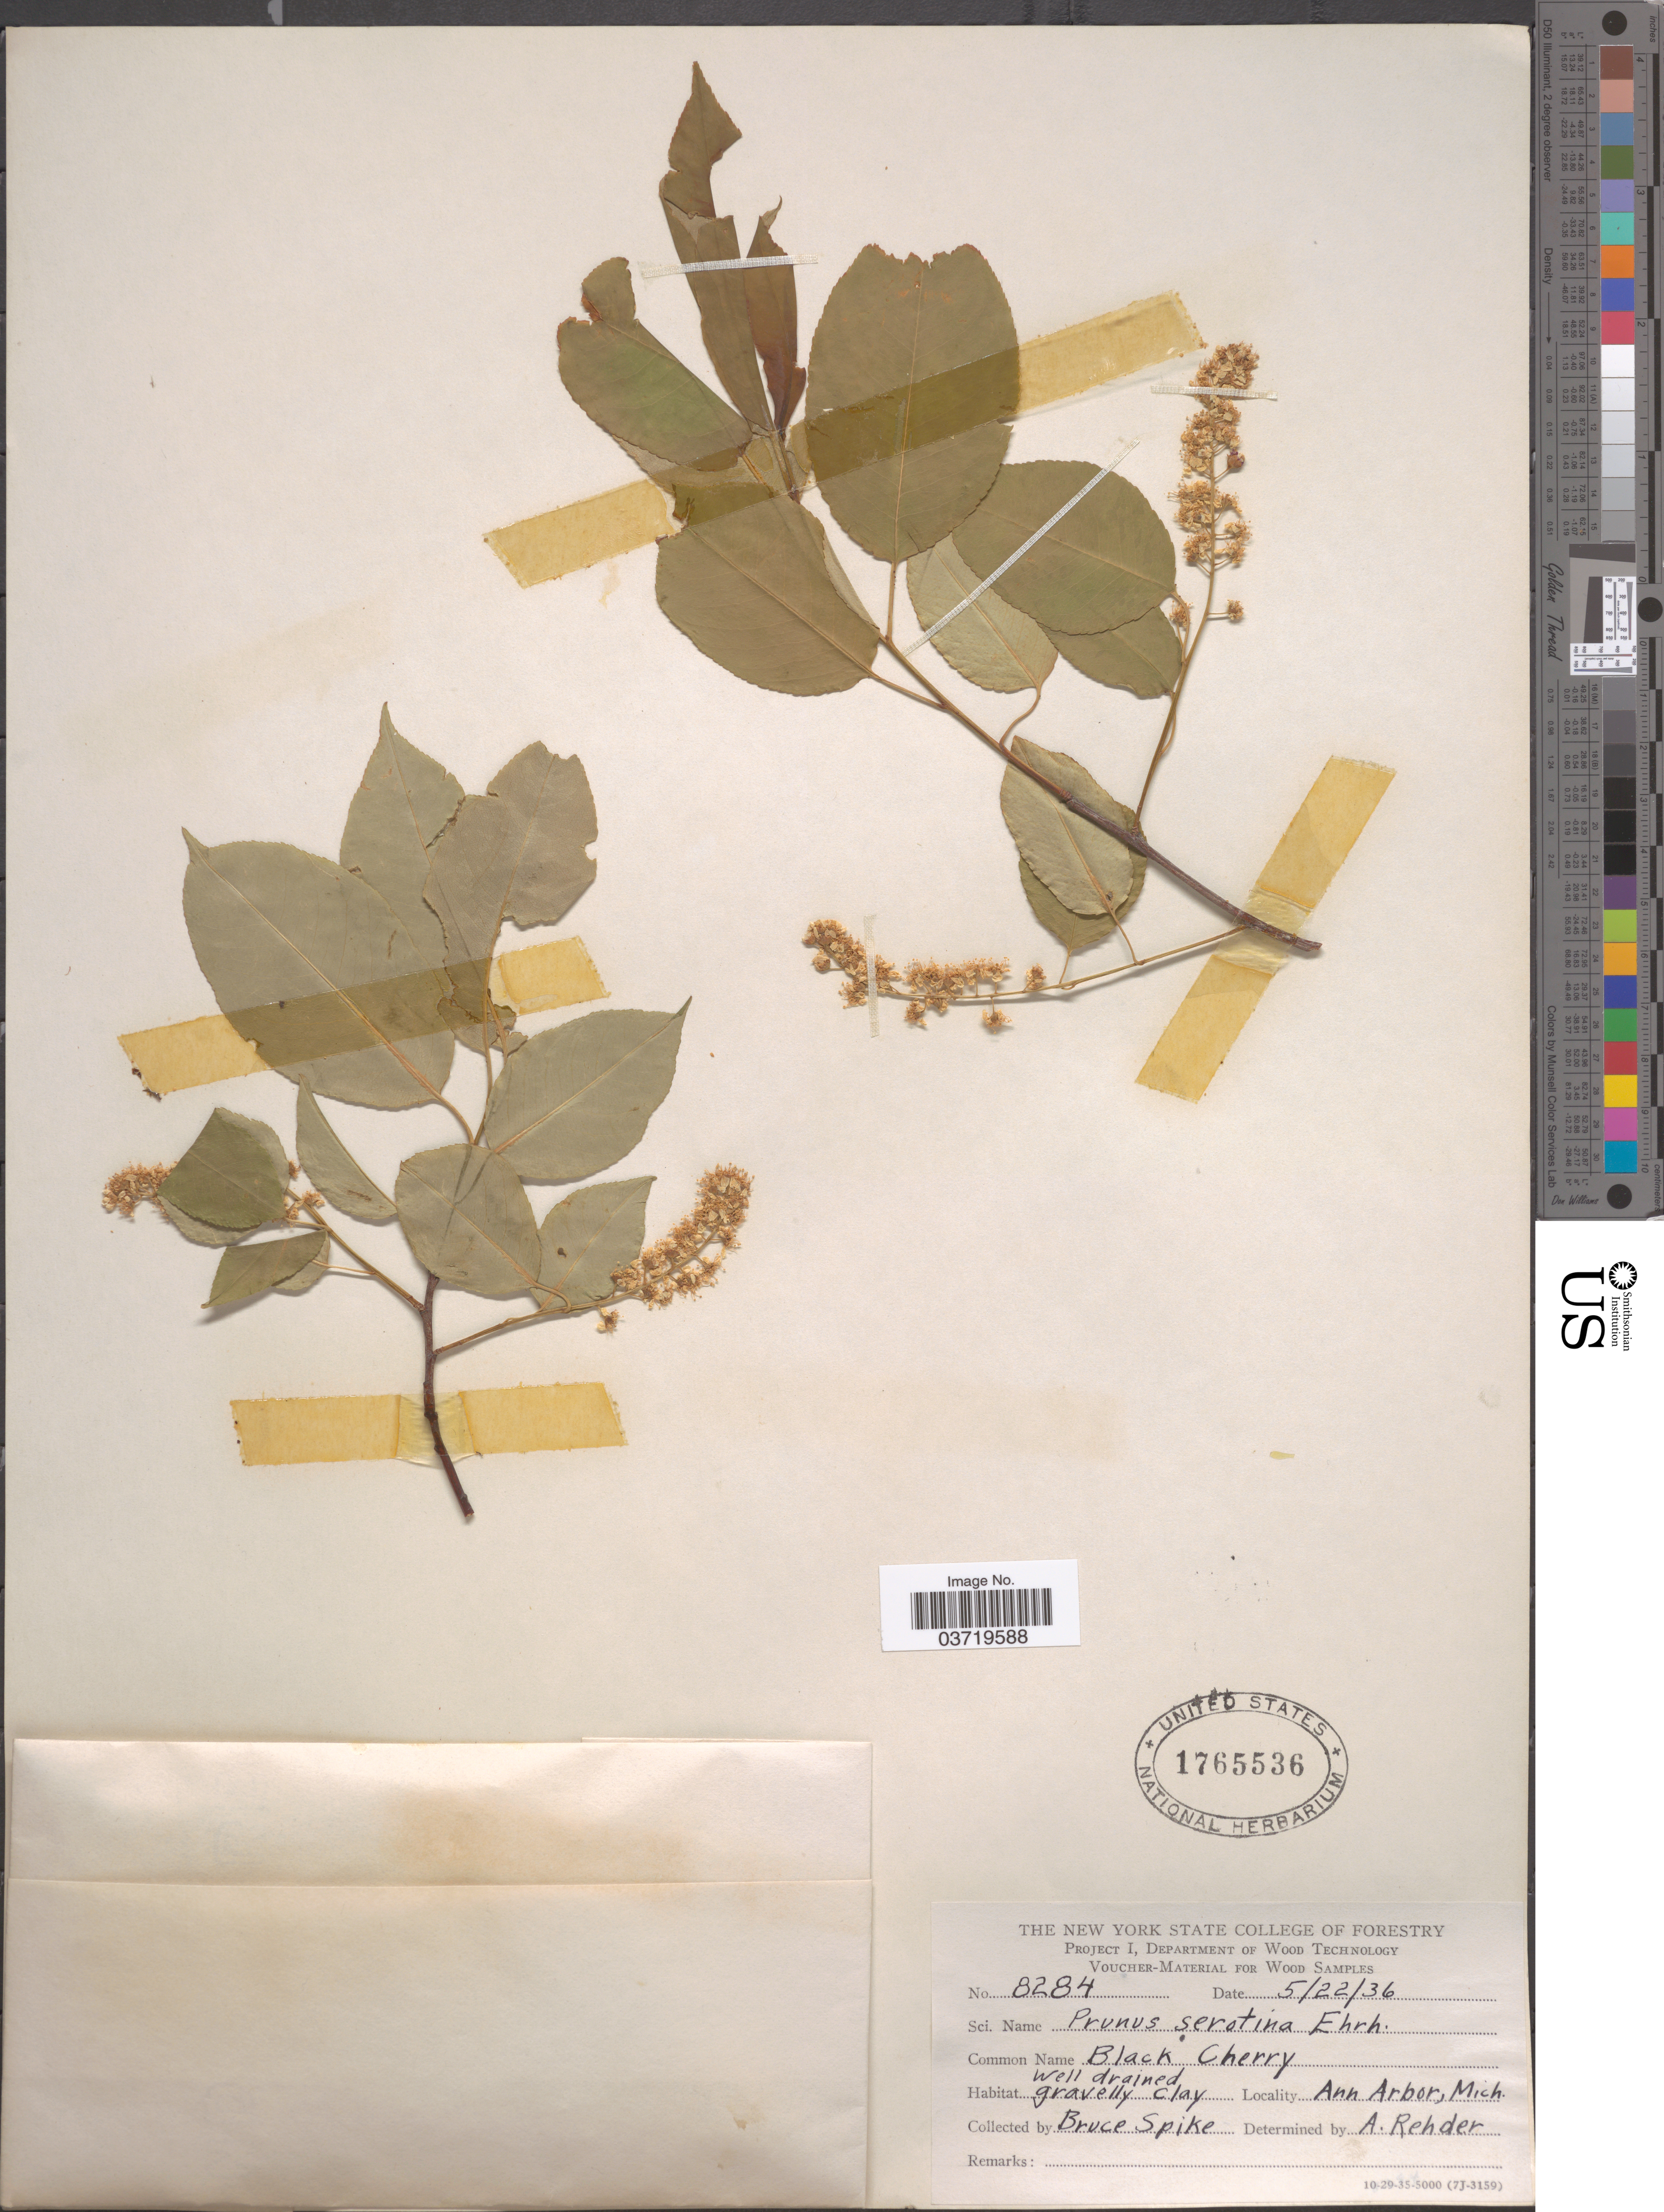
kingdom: Plantae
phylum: Tracheophyta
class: Magnoliopsida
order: Rosales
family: Rosaceae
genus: Prunus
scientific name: Prunus serotina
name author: Ehrh.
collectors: B. Spike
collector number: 8284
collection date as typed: Transcribed d/m/y: 22/5/36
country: United States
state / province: Michigan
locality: Ann Arbor.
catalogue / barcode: US 1765536